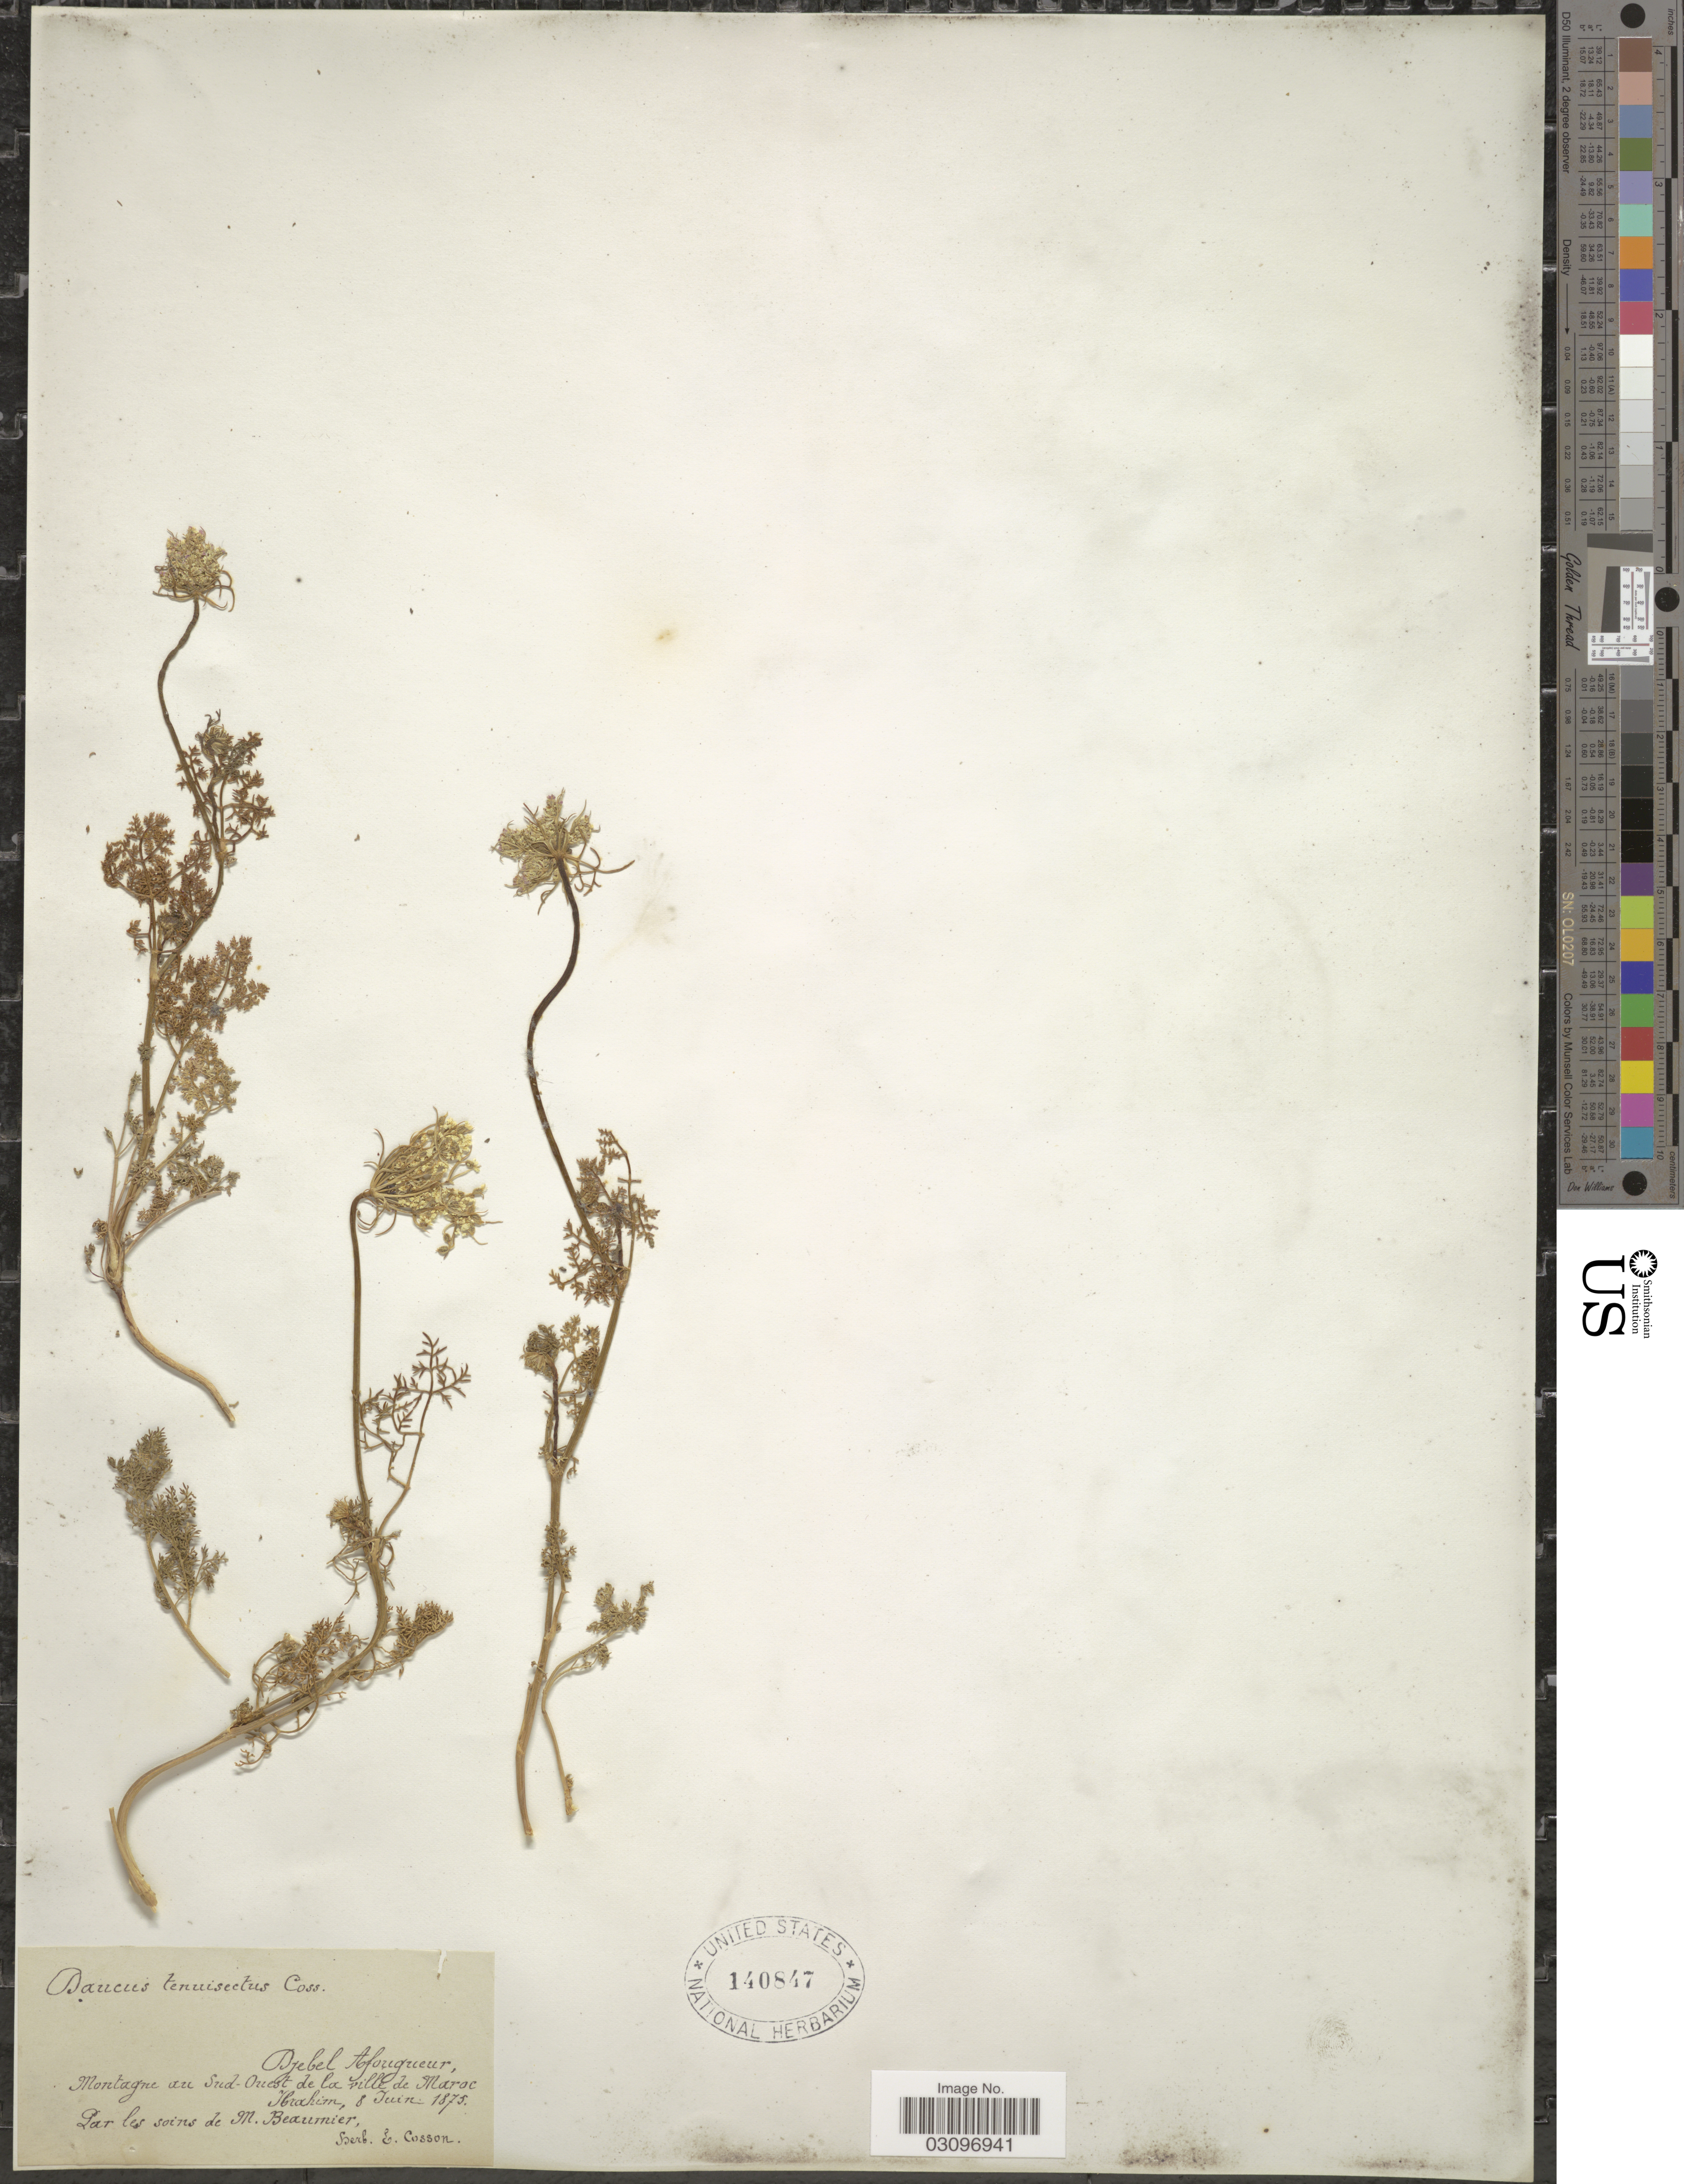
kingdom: Plantae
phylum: Tracheophyta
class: Magnoliopsida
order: Apiales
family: Apiaceae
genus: Daucus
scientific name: Daucus tenuisectus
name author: Coss. ex Batt.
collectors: -. Ibrahim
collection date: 1875-06-08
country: Morocco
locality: Djebel Afougueur, Montagne au Sud-Ouest de la ville de Maroc Ibrahim.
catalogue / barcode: US 140847